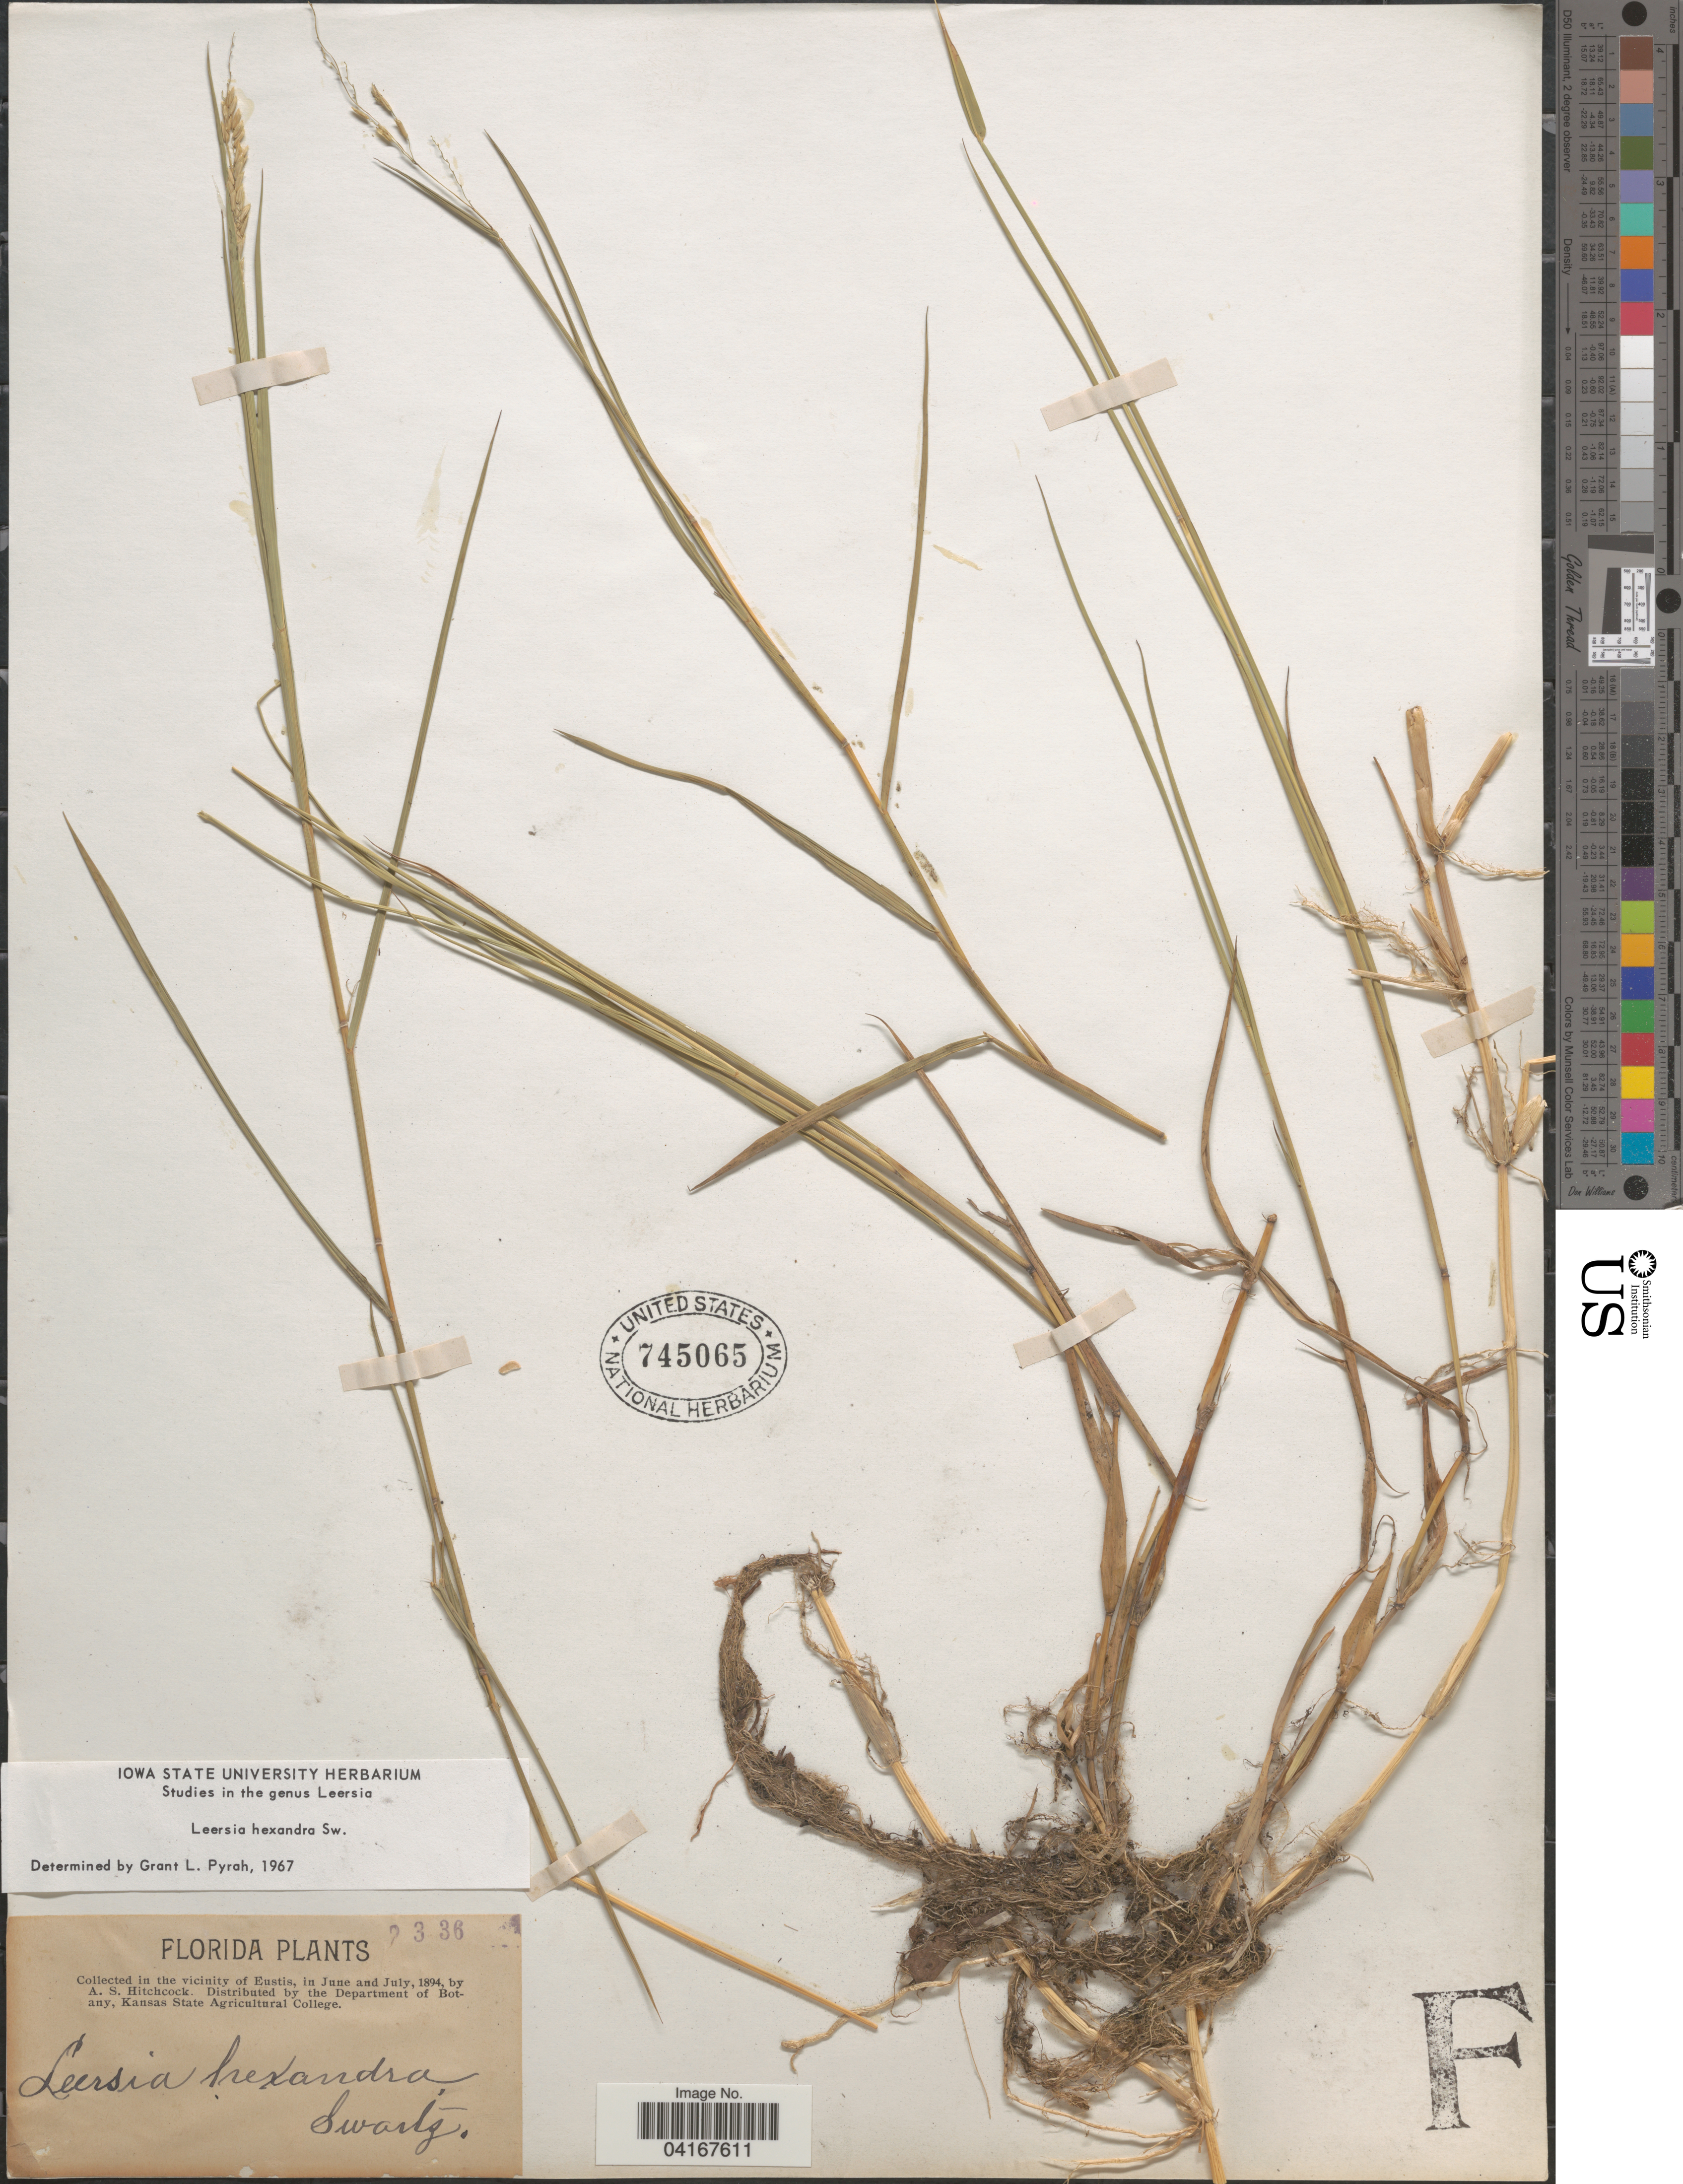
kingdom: Plantae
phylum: Tracheophyta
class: Liliopsida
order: Poales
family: Poaceae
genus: Leersia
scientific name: Leersia hexandra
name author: Sw.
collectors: A. S. Hitchcock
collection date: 1894-07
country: United States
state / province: Florida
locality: In the Vicinity of Eustis.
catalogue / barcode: US 745065